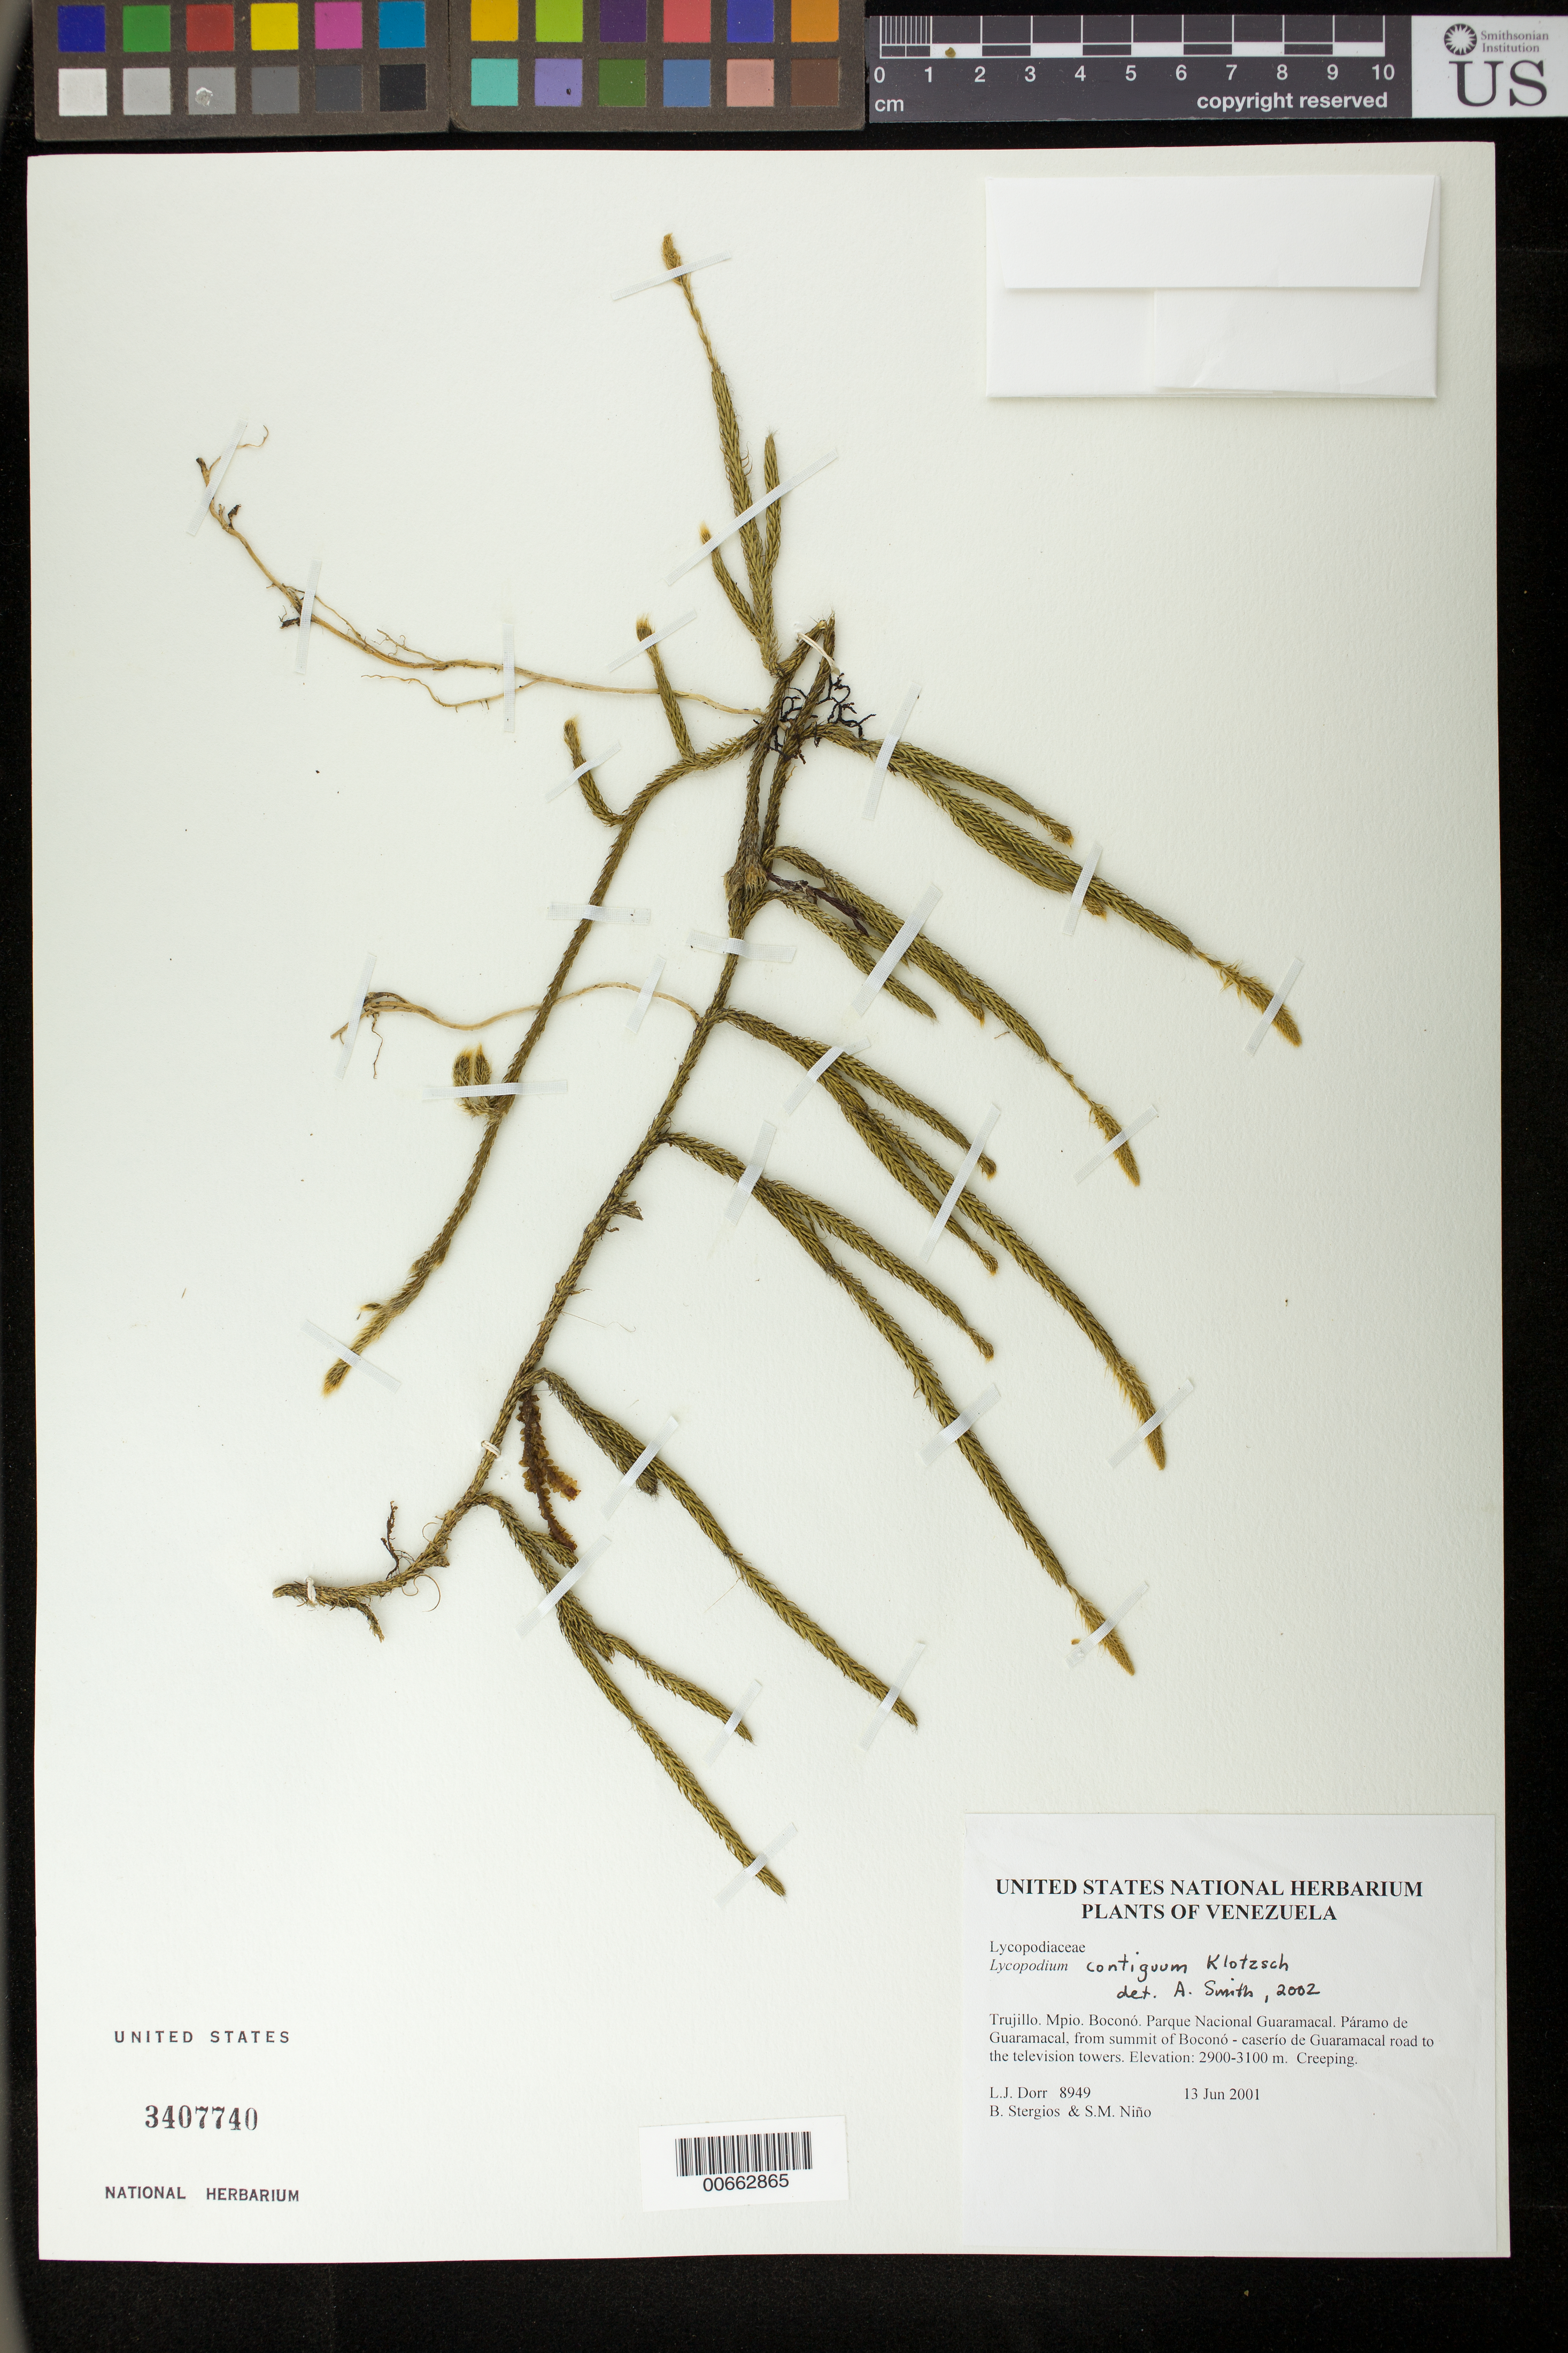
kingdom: Plantae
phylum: Tracheophyta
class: Lycopodiopsida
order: Lycopodiales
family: Lycopodiaceae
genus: Lycopodium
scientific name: Lycopodium clavatum subsp. contiguum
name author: (Klotzsch) B. Øllg.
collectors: L. J. Dorr, B. G. Stergios & S. M. Niño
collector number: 8949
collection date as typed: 13 Jun 2001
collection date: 2001-06-13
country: Venezuela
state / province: Trujillo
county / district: Boconó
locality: Parque Nacional Guaramacal. Páramo de Guaramacal, from summit of Boconó-caserío de Guaramacal road to the television towers.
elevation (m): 2900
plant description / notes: PORT, US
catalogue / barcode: US 3407740